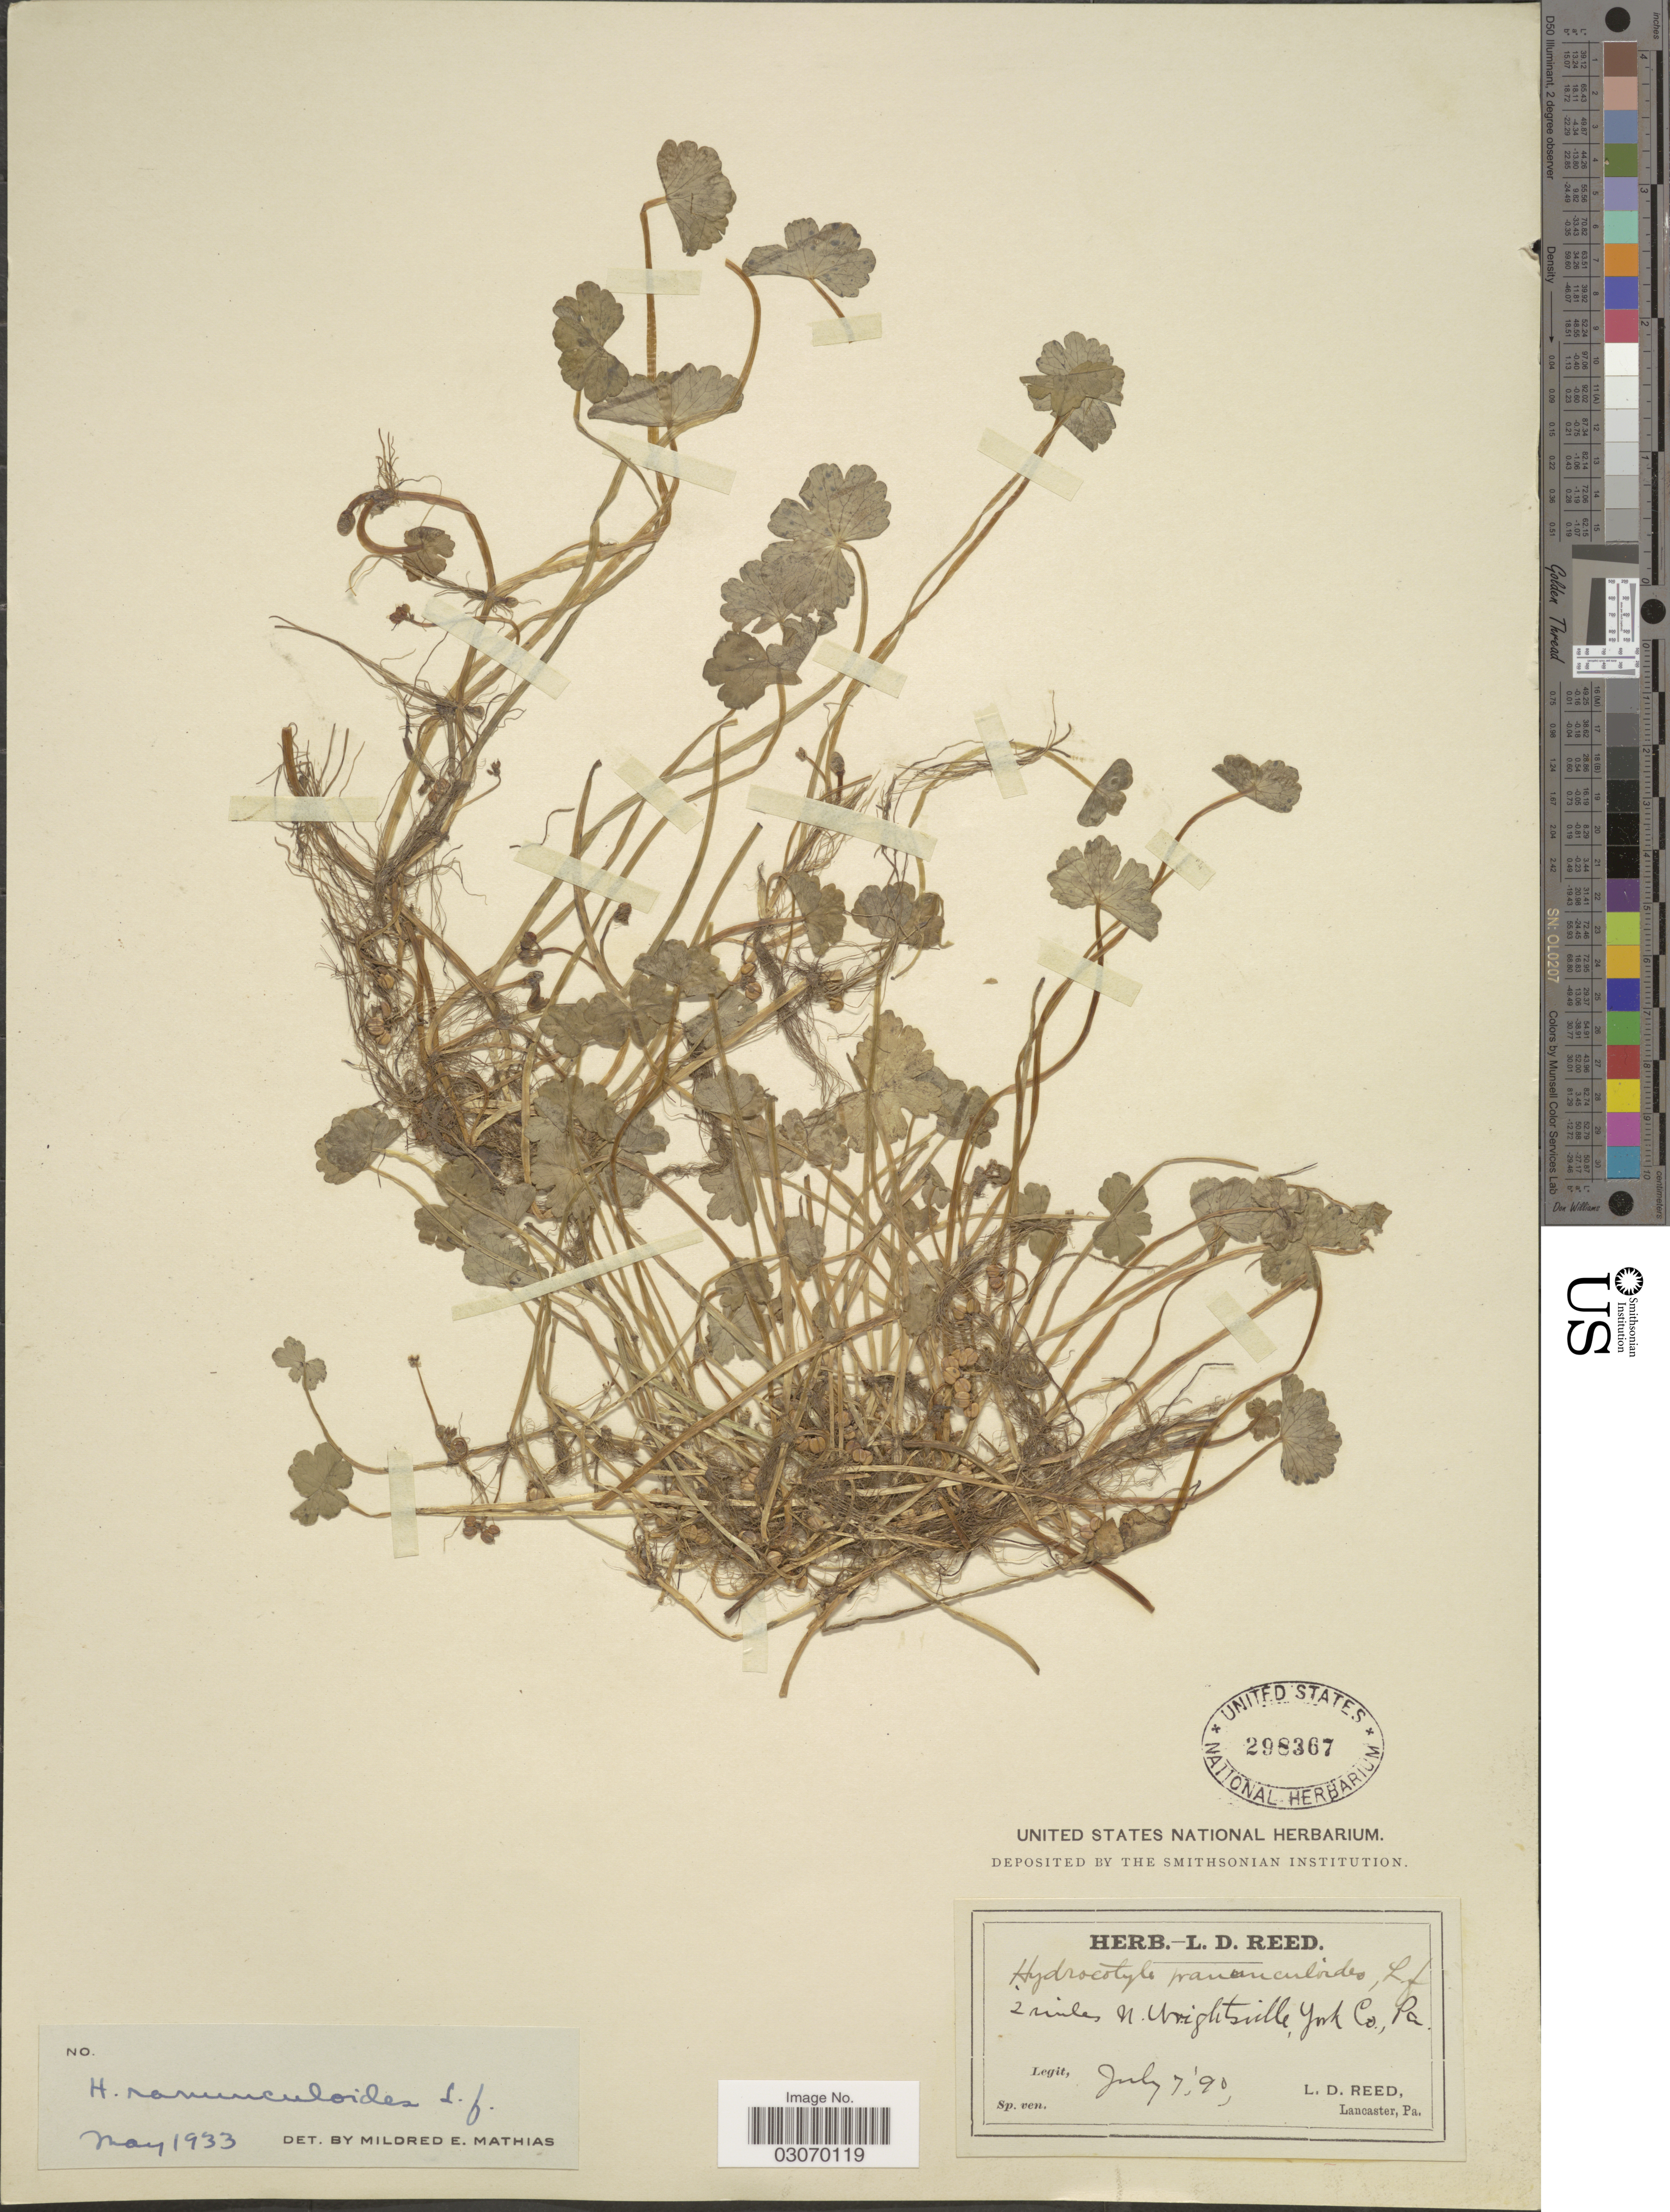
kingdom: Plantae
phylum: Tracheophyta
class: Magnoliopsida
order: Apiales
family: Araliaceae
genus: Hydrocotyle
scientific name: Hydrocotyle ranunculoides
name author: L. f.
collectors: L. Reed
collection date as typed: Transcribed d/m/y: 7/6/90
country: United States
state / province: Pennsylvania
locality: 2 miles N. Wrightsville, York Co.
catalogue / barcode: US 298367